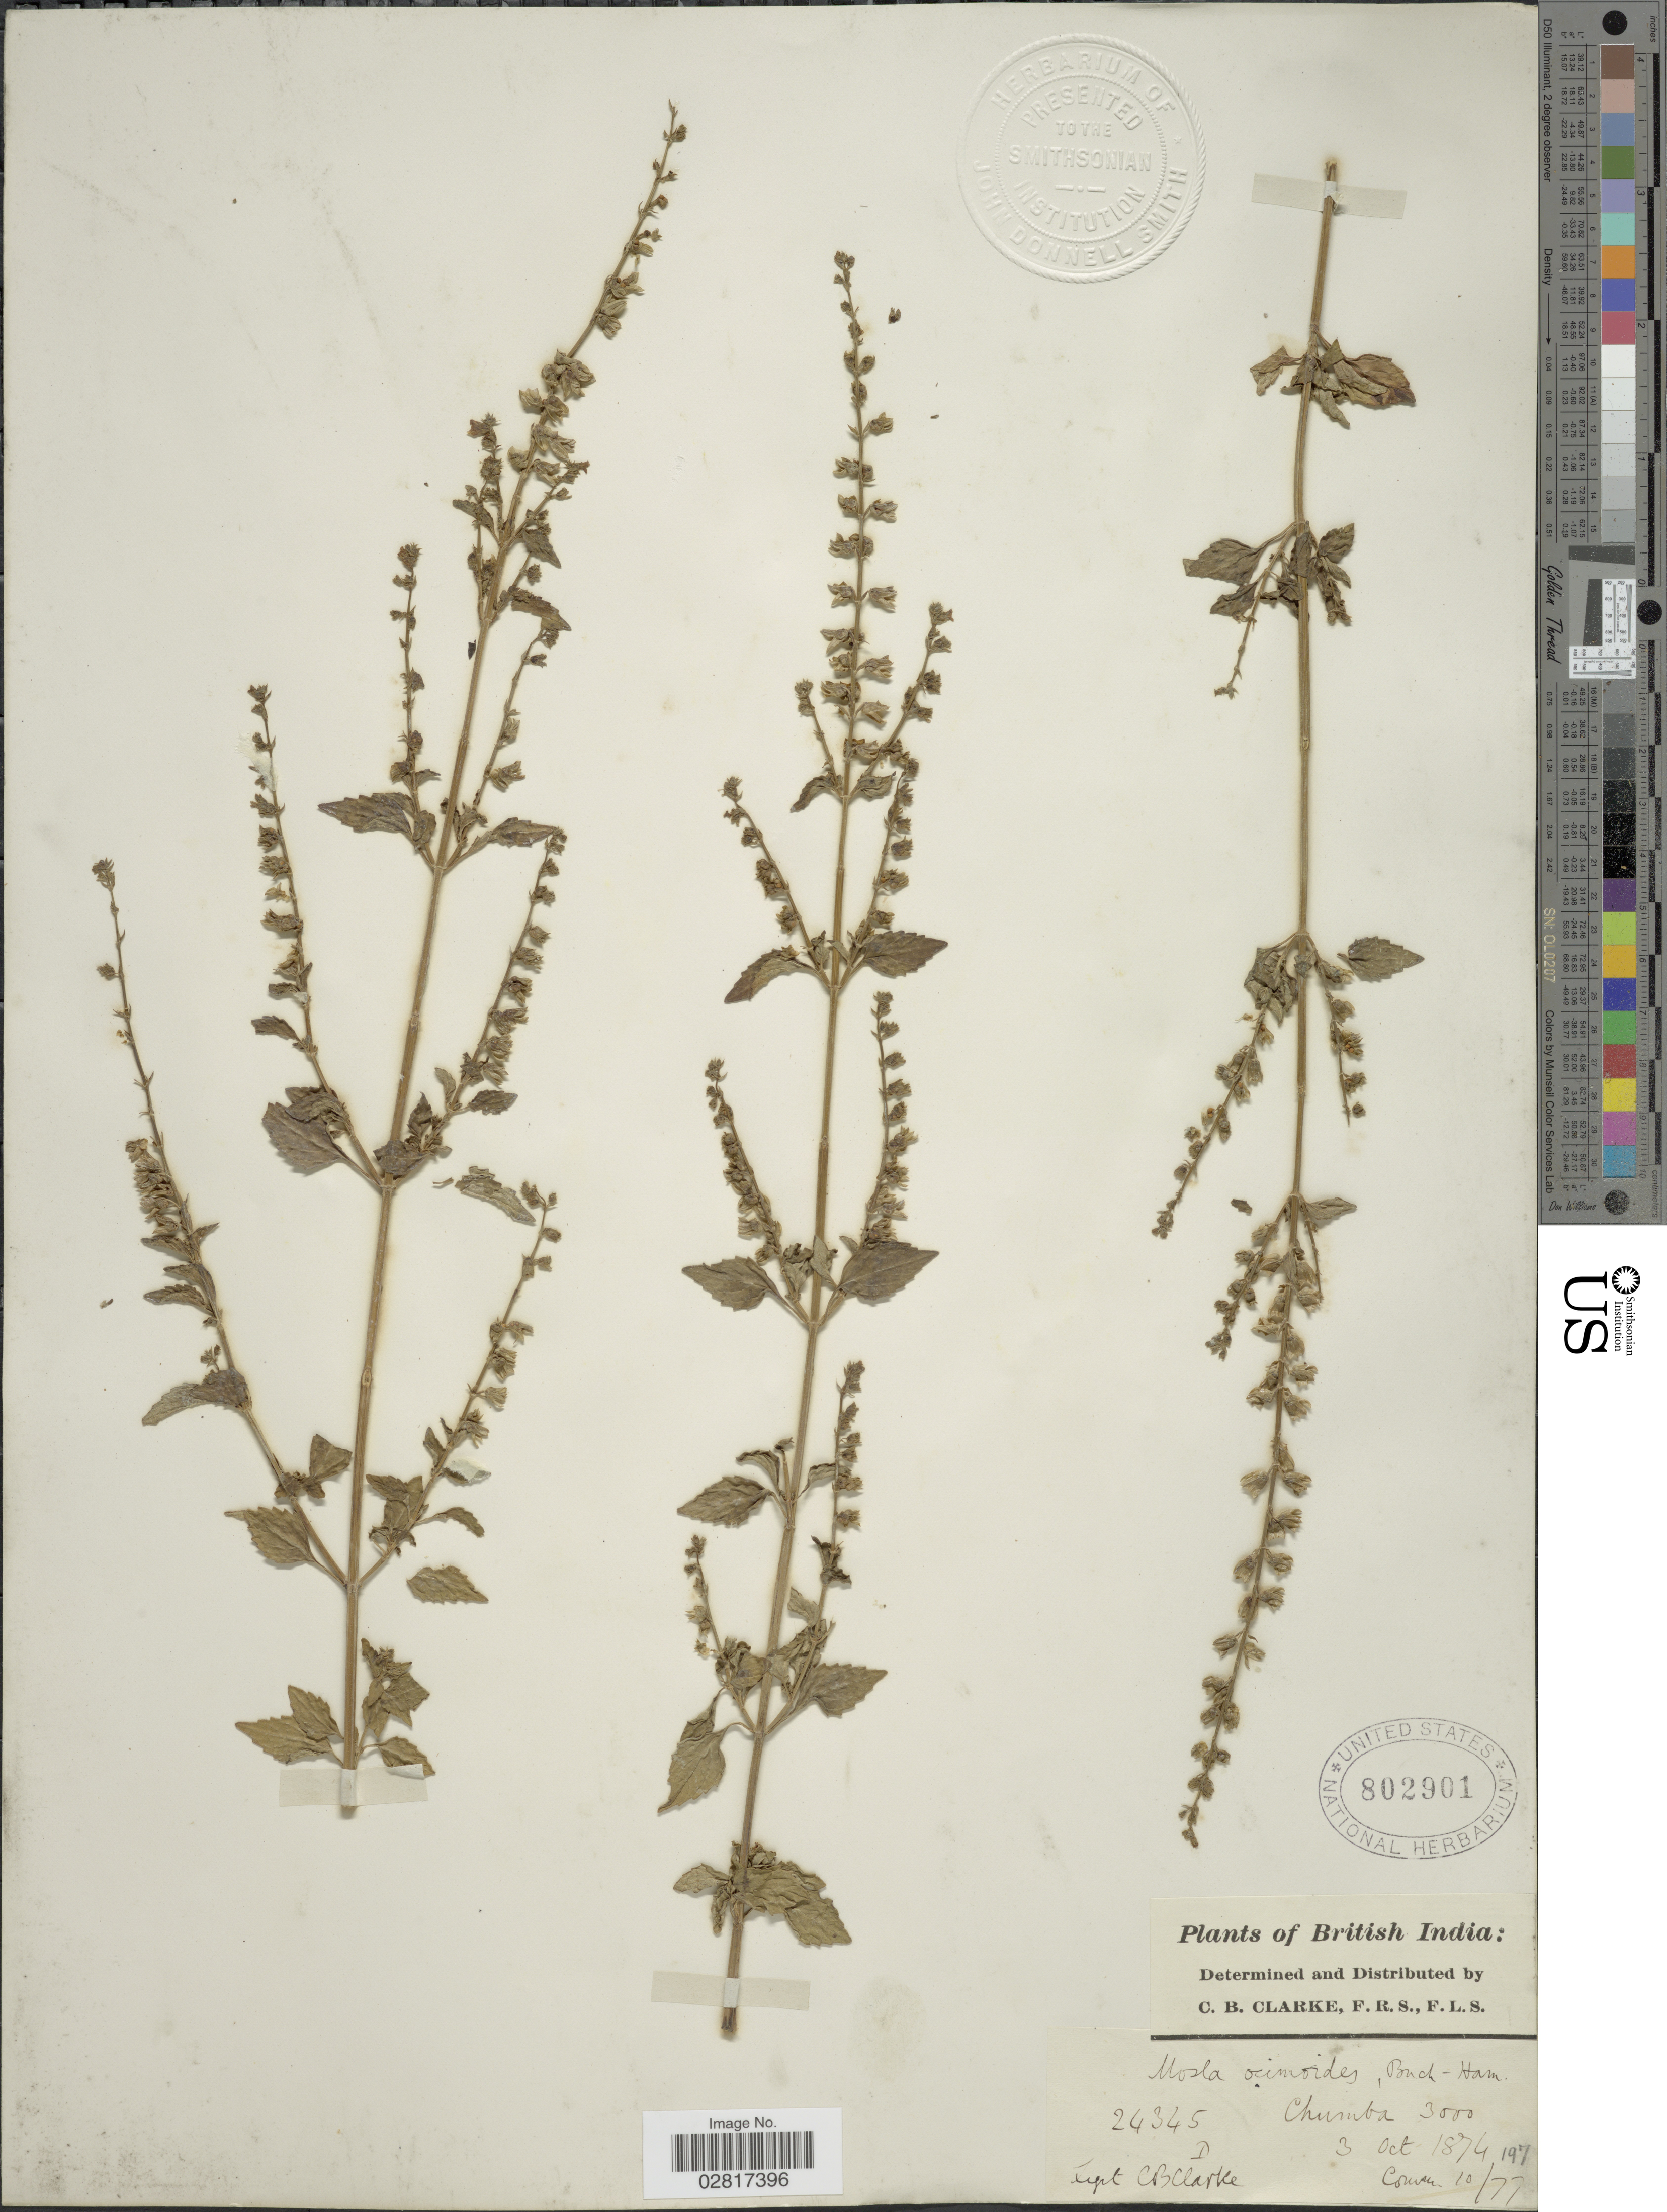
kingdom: Plantae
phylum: Tracheophyta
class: Magnoliopsida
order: Lamiales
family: Lamiaceae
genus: Mosla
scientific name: Mosla ocimoides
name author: Buch.-Ham. ex Benth.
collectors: C. B. Clarke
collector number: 24345D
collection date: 1874-10-03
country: India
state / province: Jharkhand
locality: British India. Chumba.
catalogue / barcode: US 802901